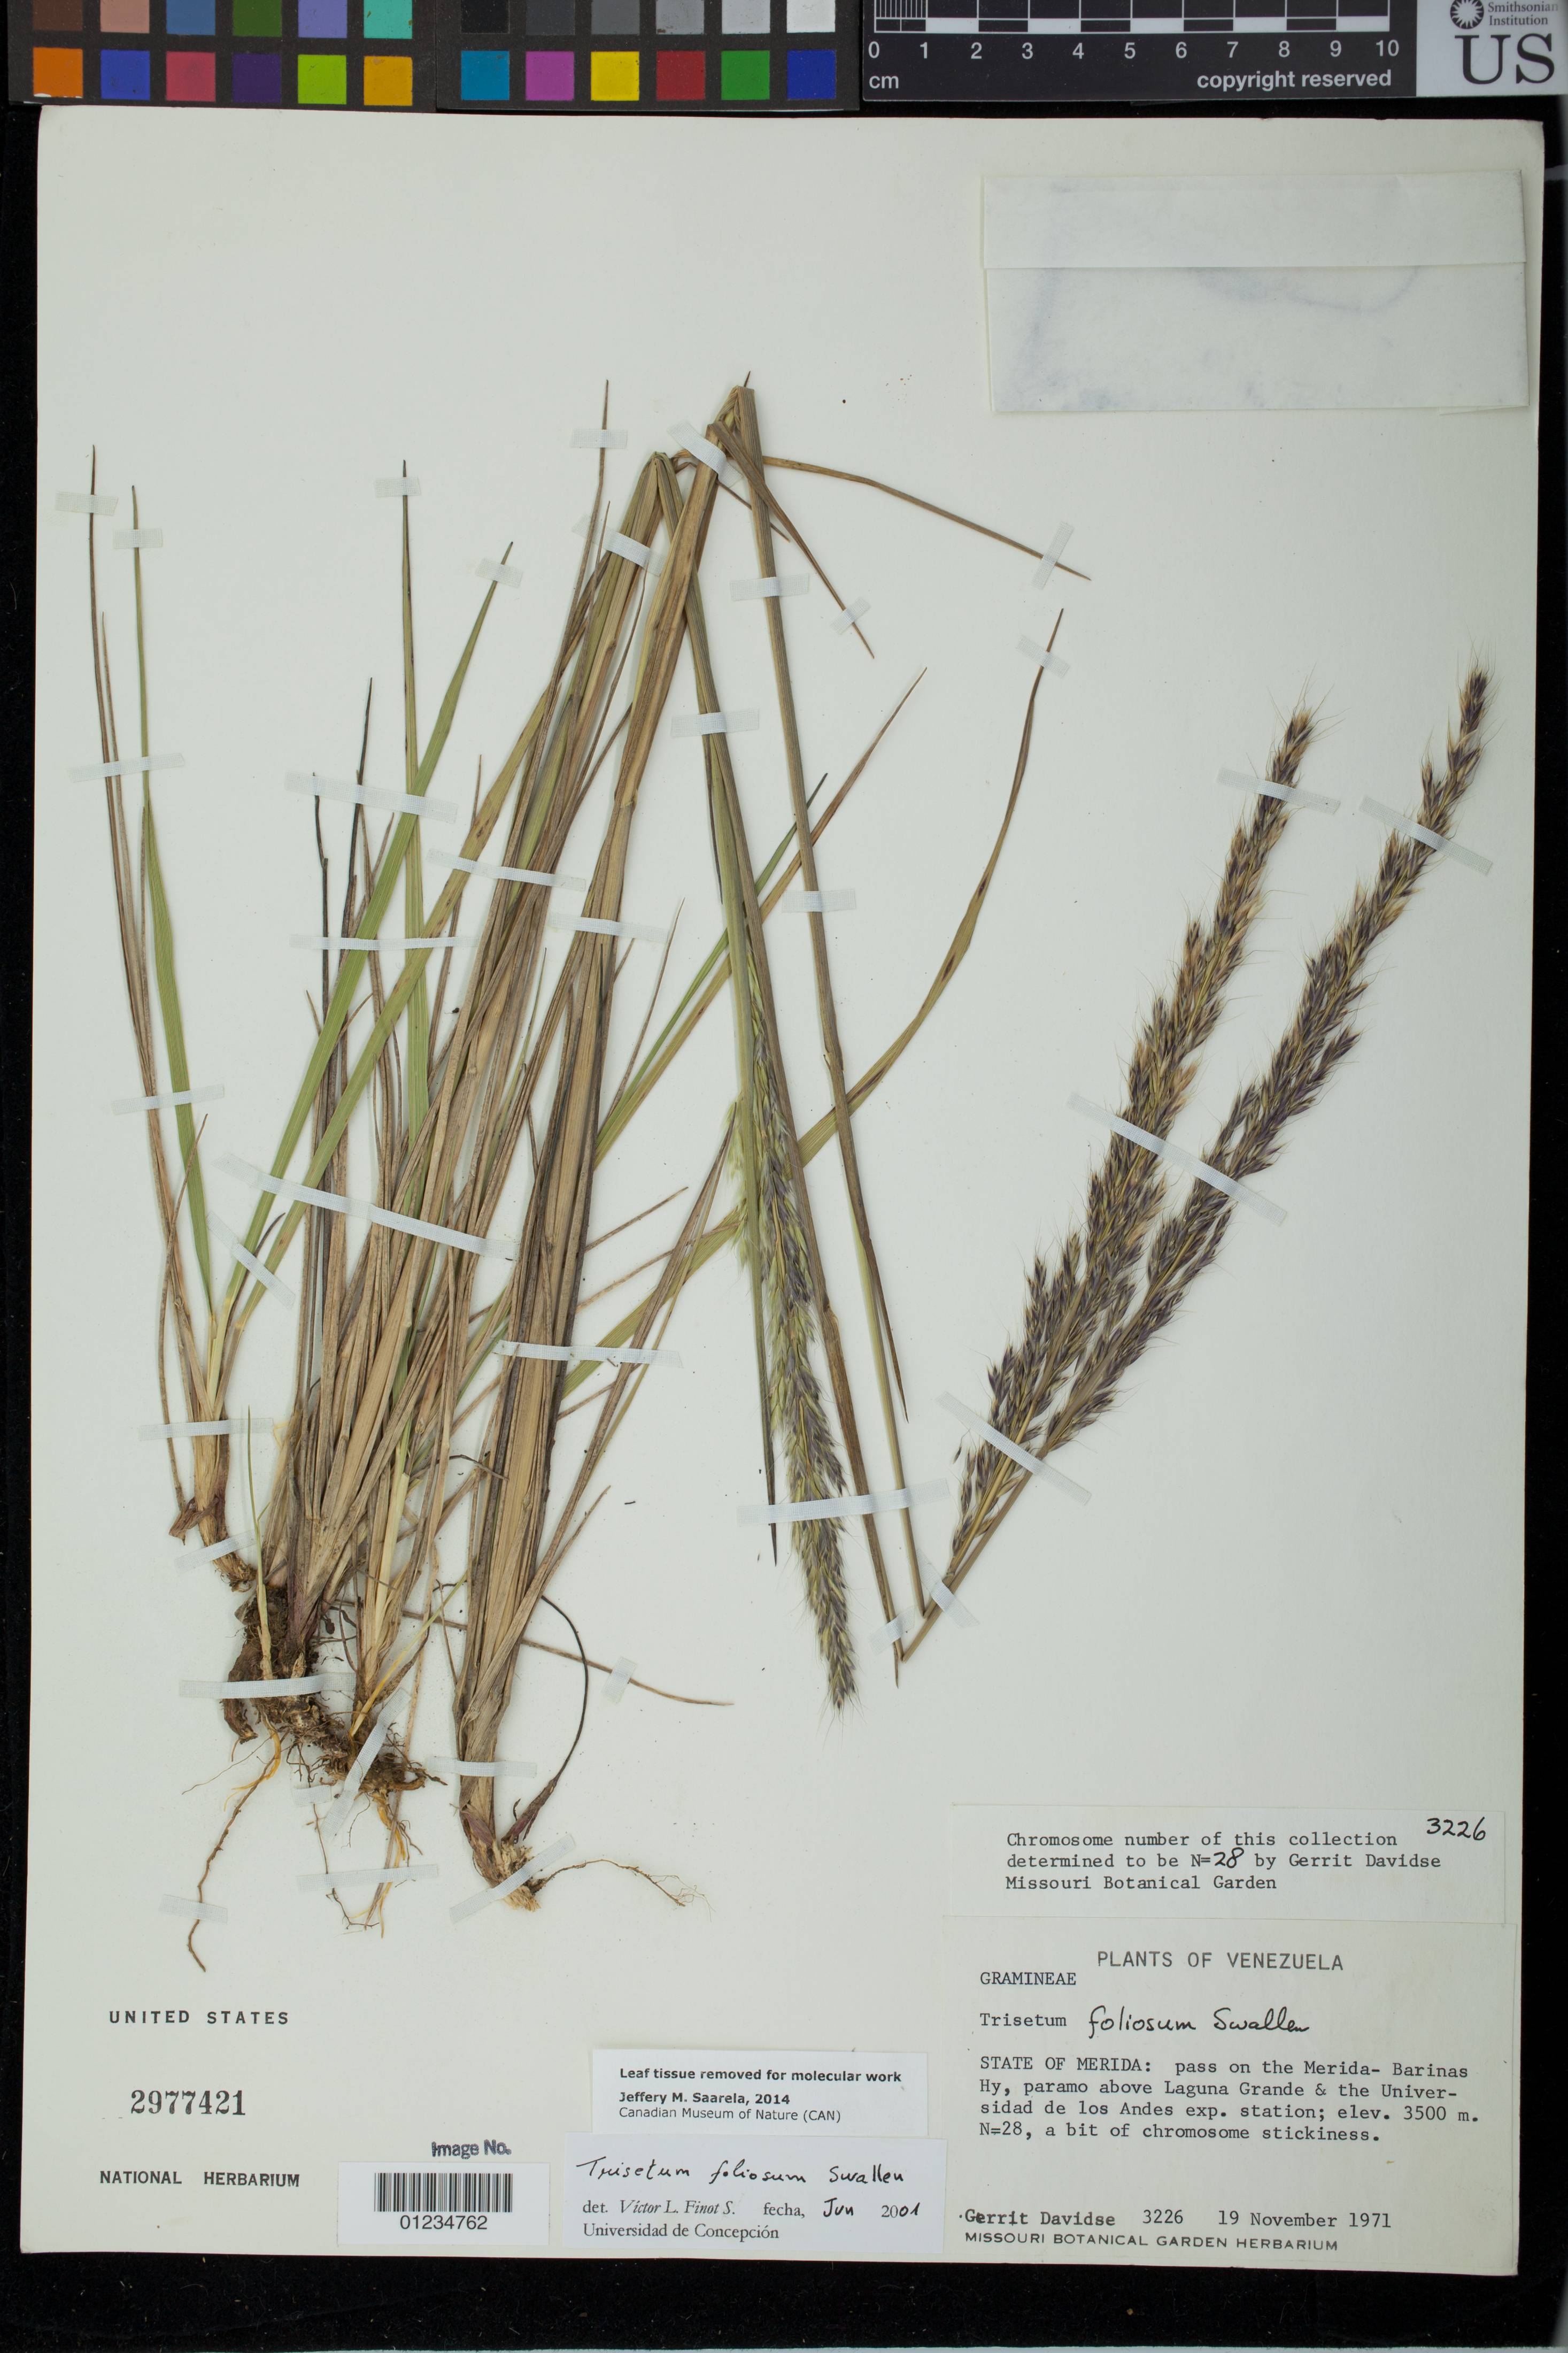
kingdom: Plantae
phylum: Tracheophyta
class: Liliopsida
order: Poales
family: Poaceae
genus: Trisetum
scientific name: Trisetum foliosum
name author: Swallen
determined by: Finot, V. L.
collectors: G. Davidse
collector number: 3226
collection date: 1971-11-19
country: Venezuela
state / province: Mérida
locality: Pass on the Merida-Barinas Hy, paramo abov eLaguna Grande and the Universidad de los Andes exp. station.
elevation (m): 3500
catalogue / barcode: US 2977421